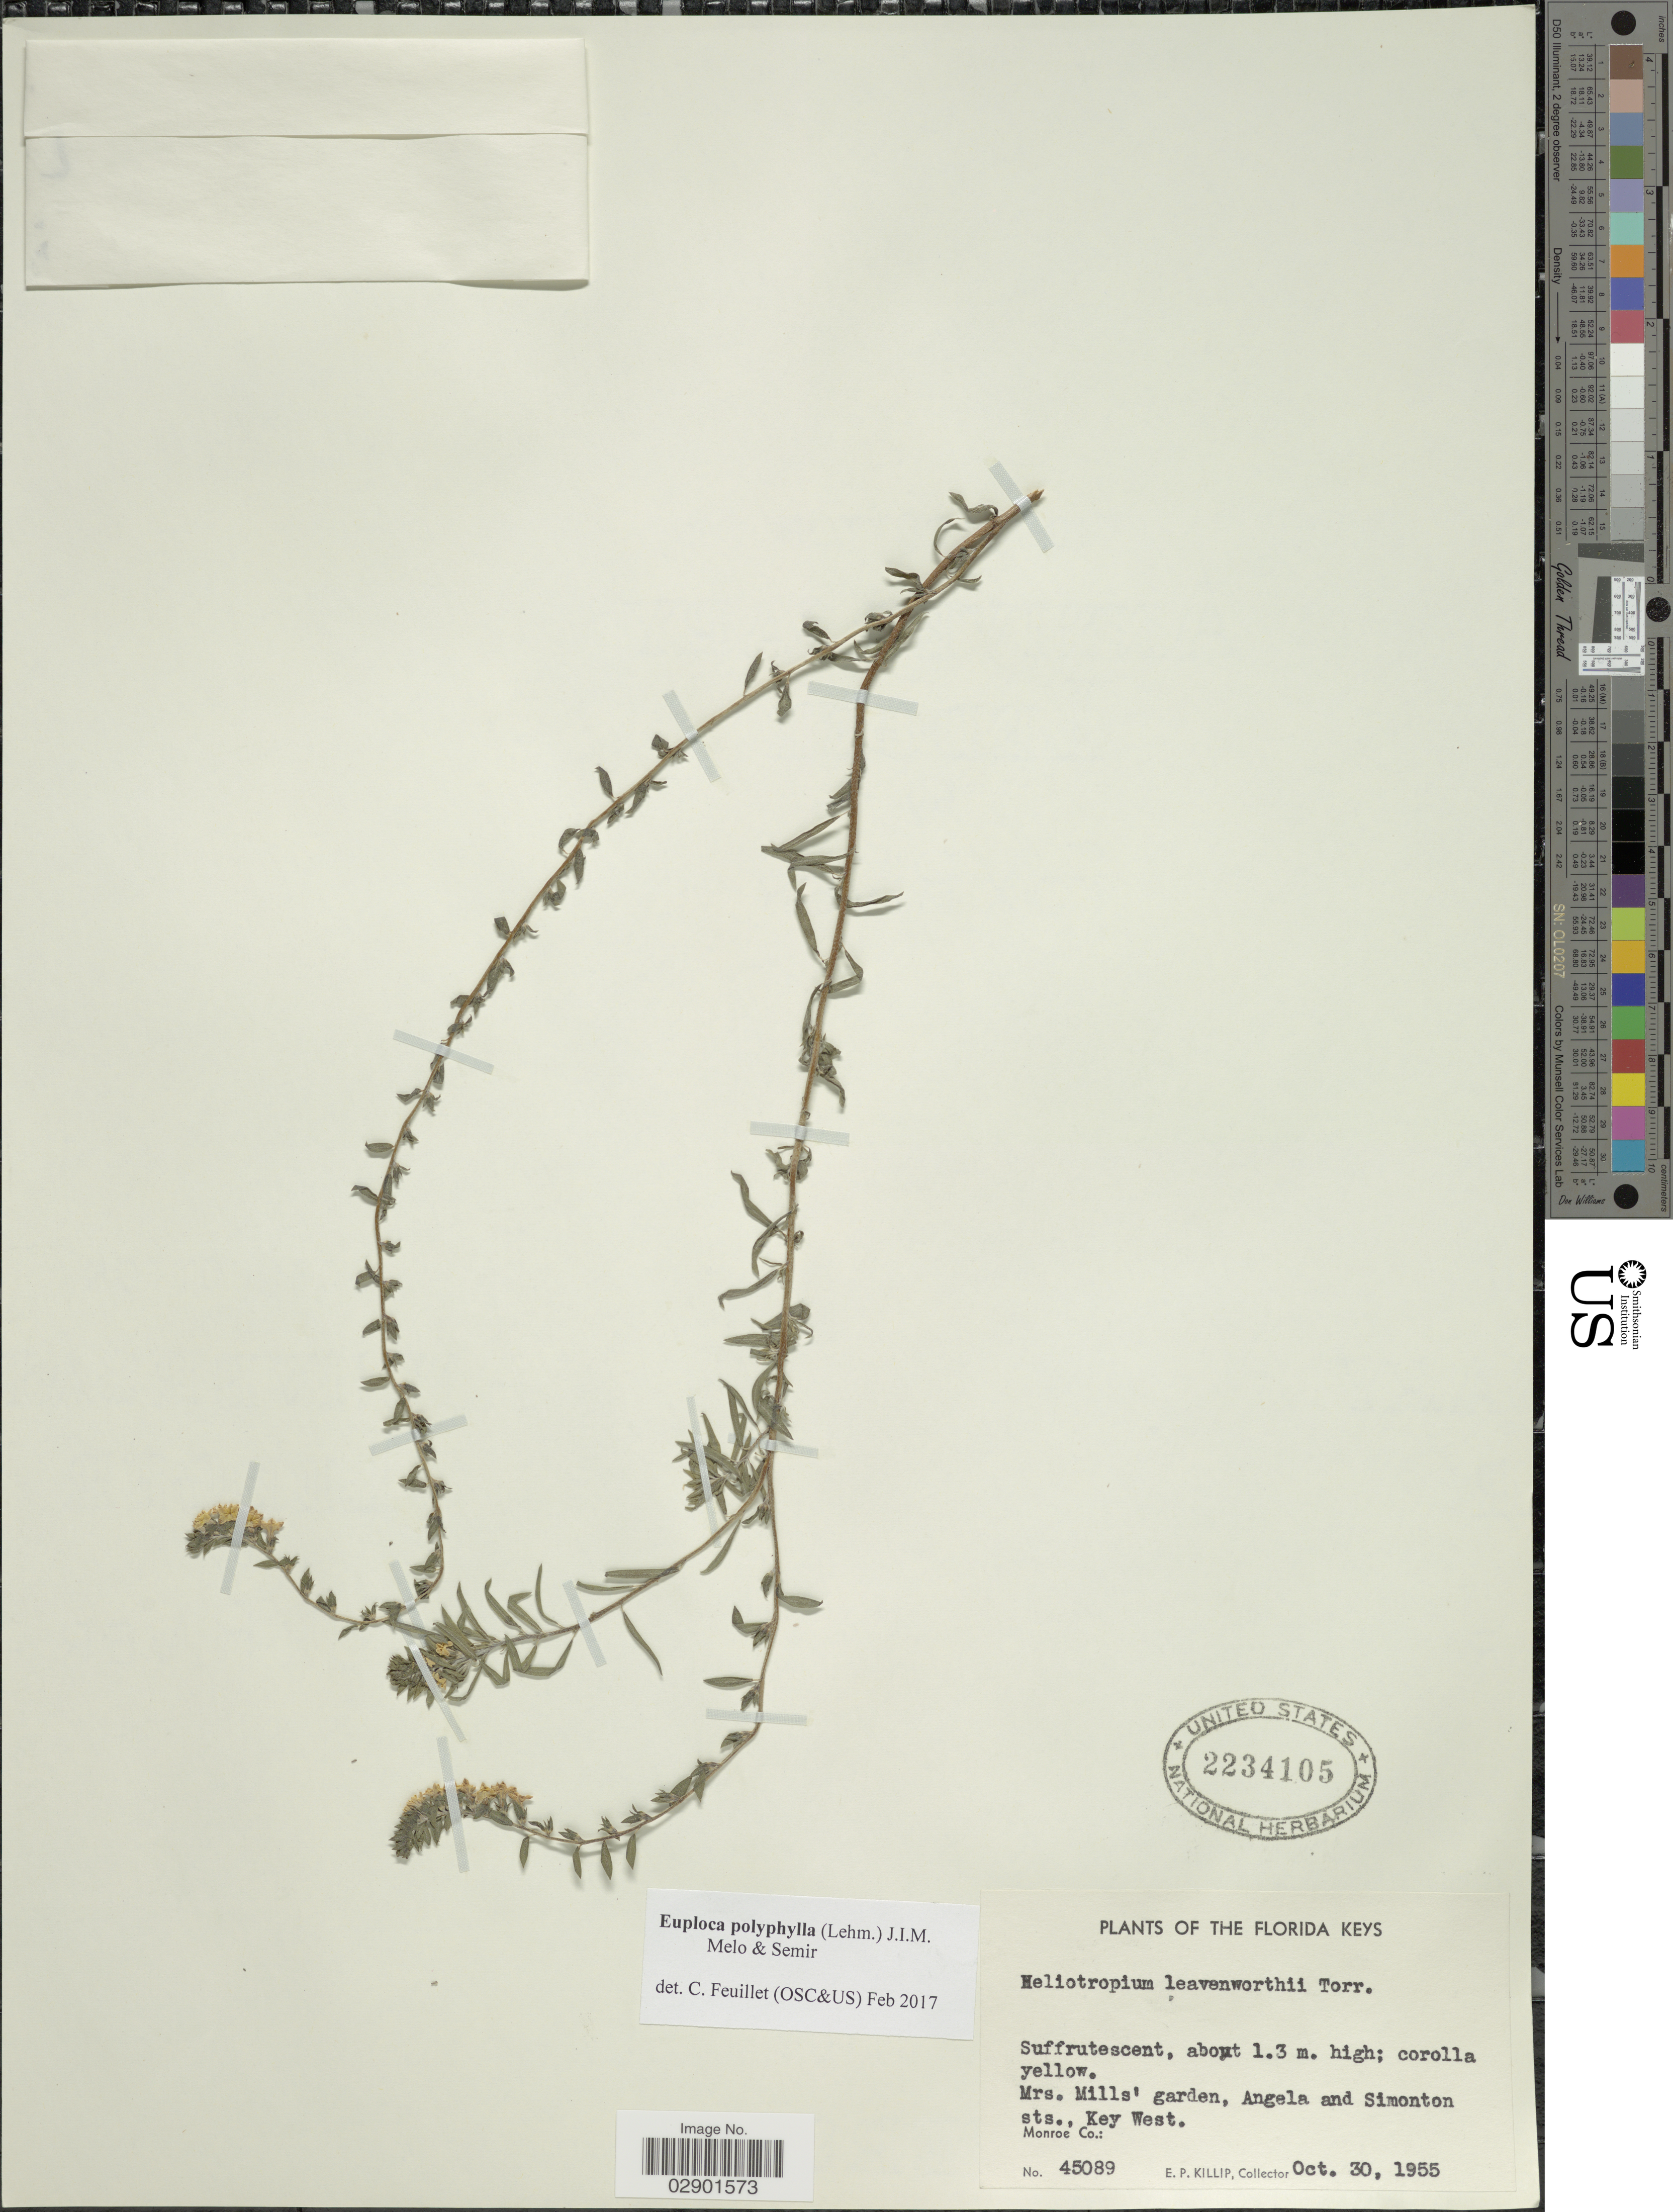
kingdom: Plantae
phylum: Tracheophyta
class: Magnoliopsida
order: Boraginales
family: Heliotropiaceae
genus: Euploca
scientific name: Euploca polyphylla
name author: (Lehm.) J.I.M. Melo & Semir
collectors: E. P. Killip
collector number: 45089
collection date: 1955-10-30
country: United States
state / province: Florida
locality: The Florida Keys. Mrs. Mill's garden, Angela and Simonton sts., Key West. Monroe Co.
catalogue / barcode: US 2234105